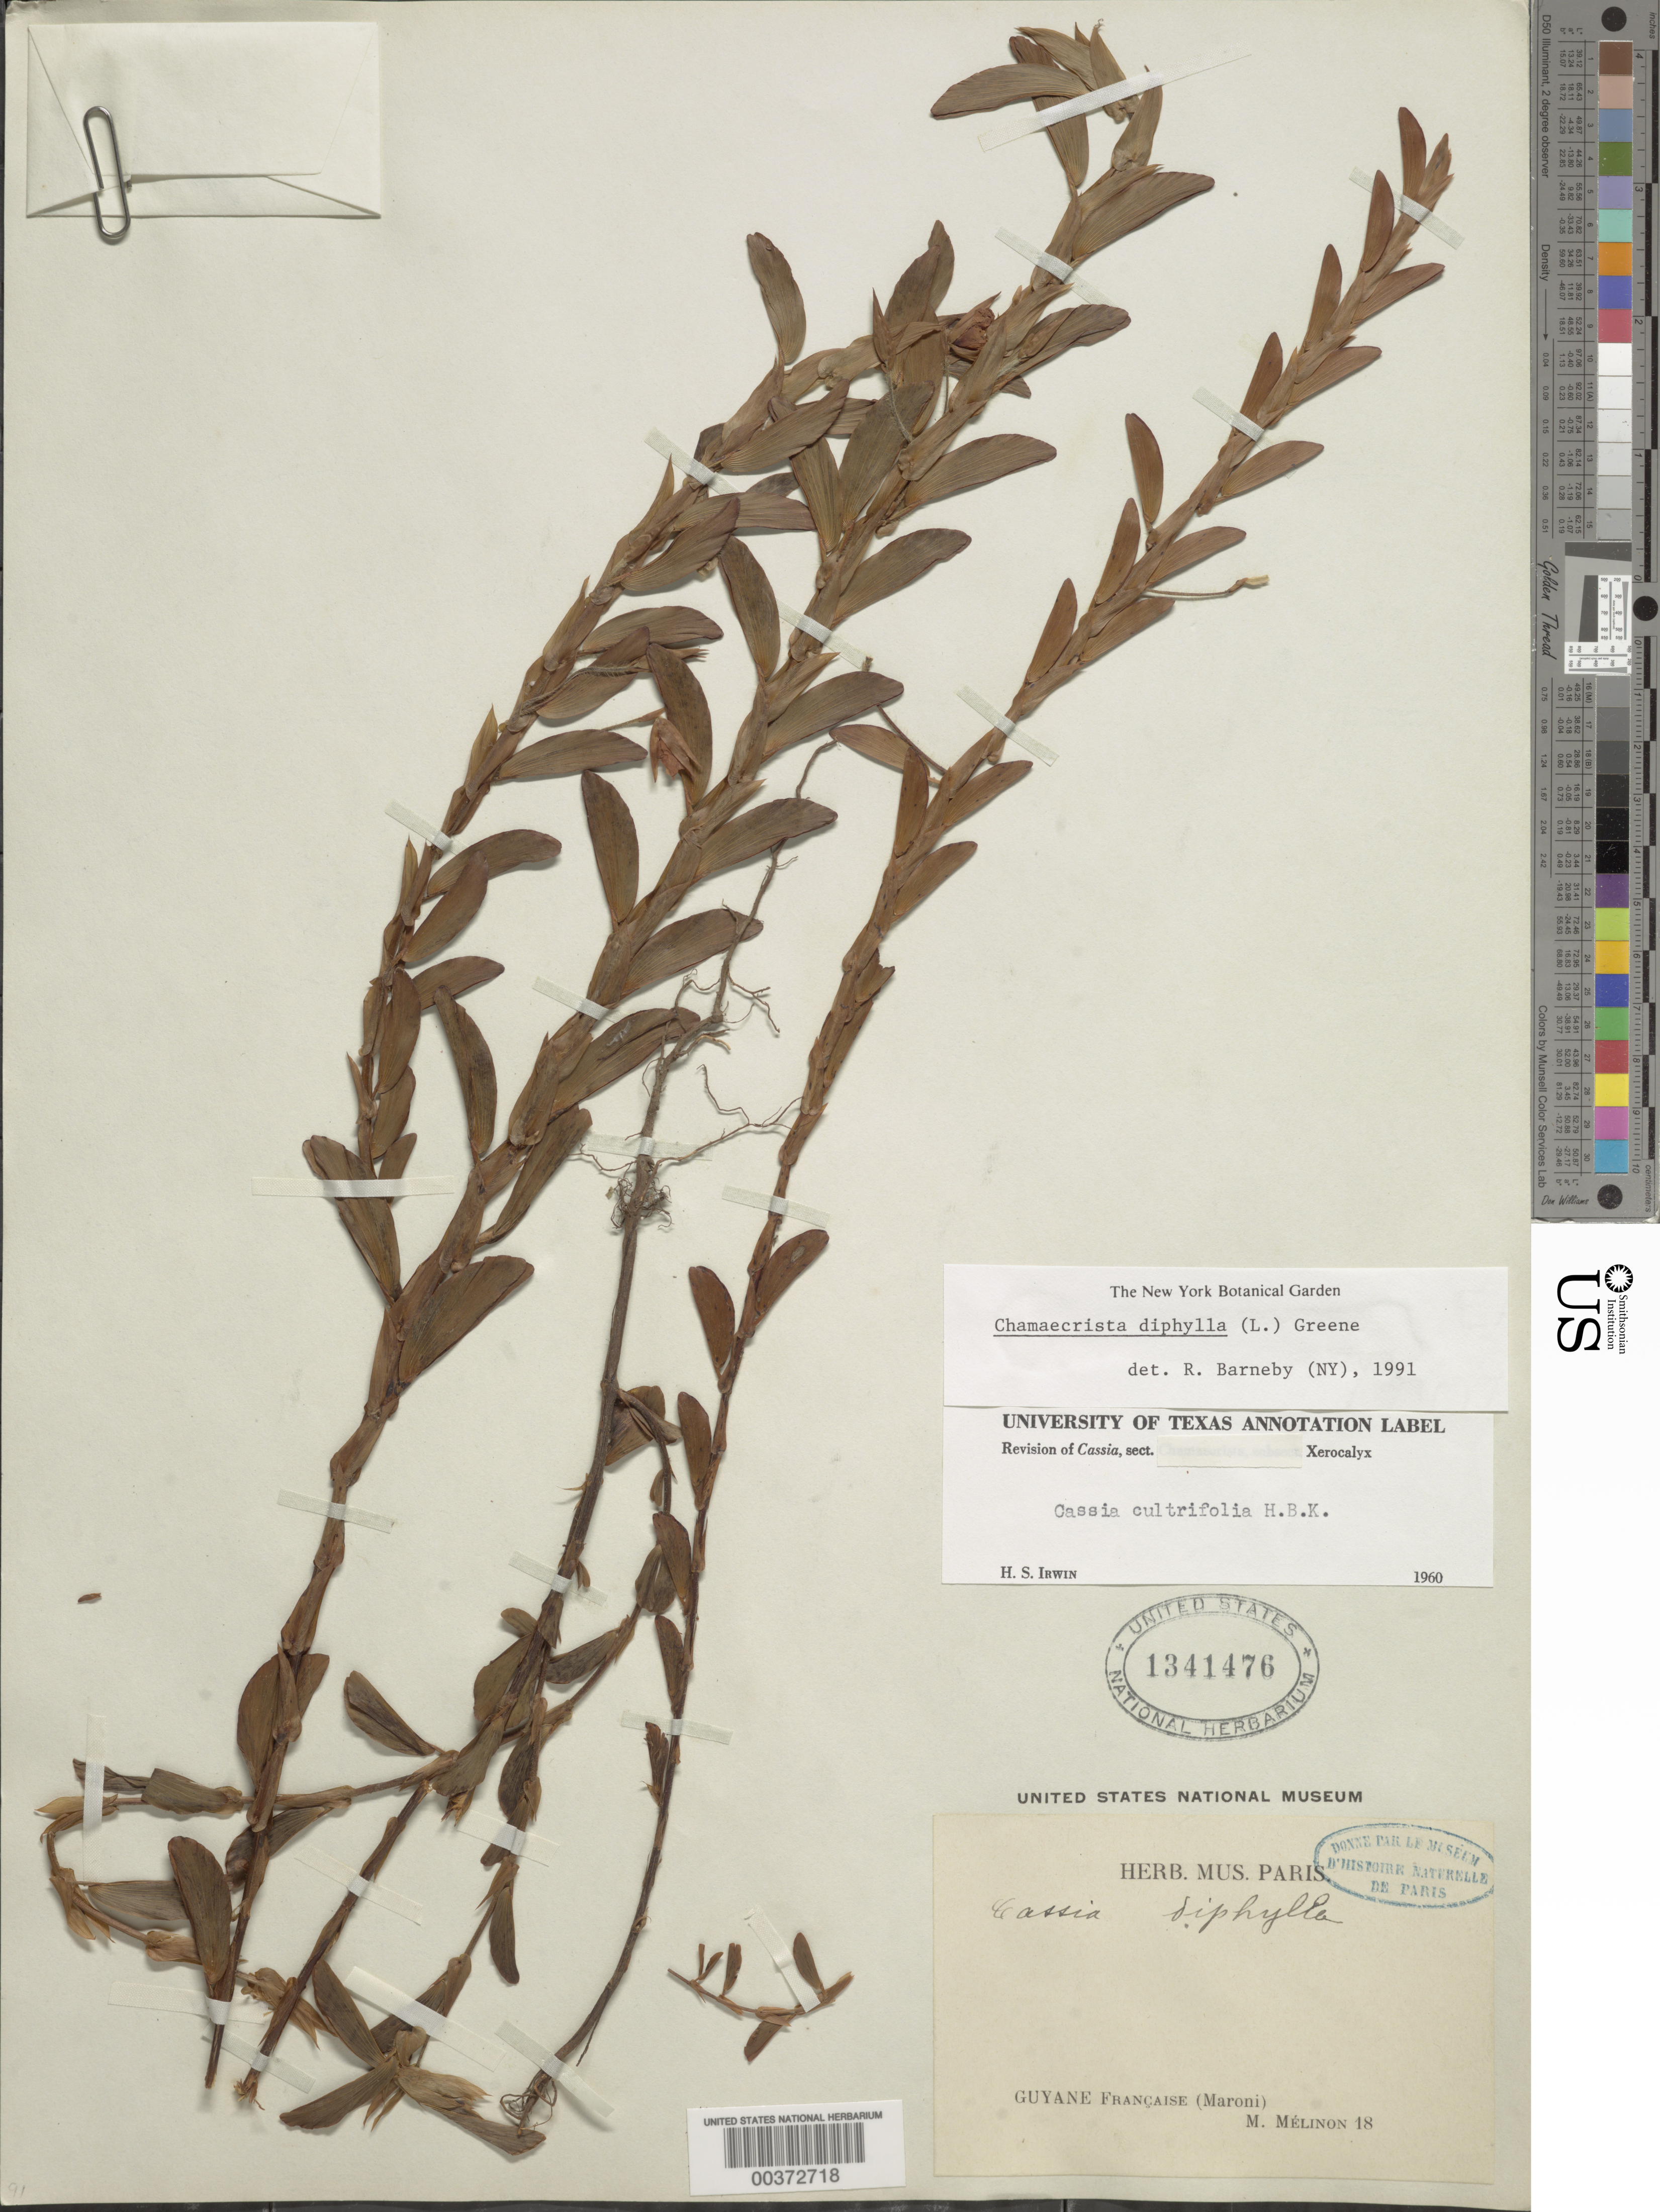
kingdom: Plantae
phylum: Tracheophyta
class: Magnoliopsida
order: Fabales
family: Fabaceae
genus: Chamaecrista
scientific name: Chamaecrista diphylla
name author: (L.) Greene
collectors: M. Melinon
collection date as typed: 18--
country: French Guiana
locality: Maroni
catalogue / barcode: US 1341476